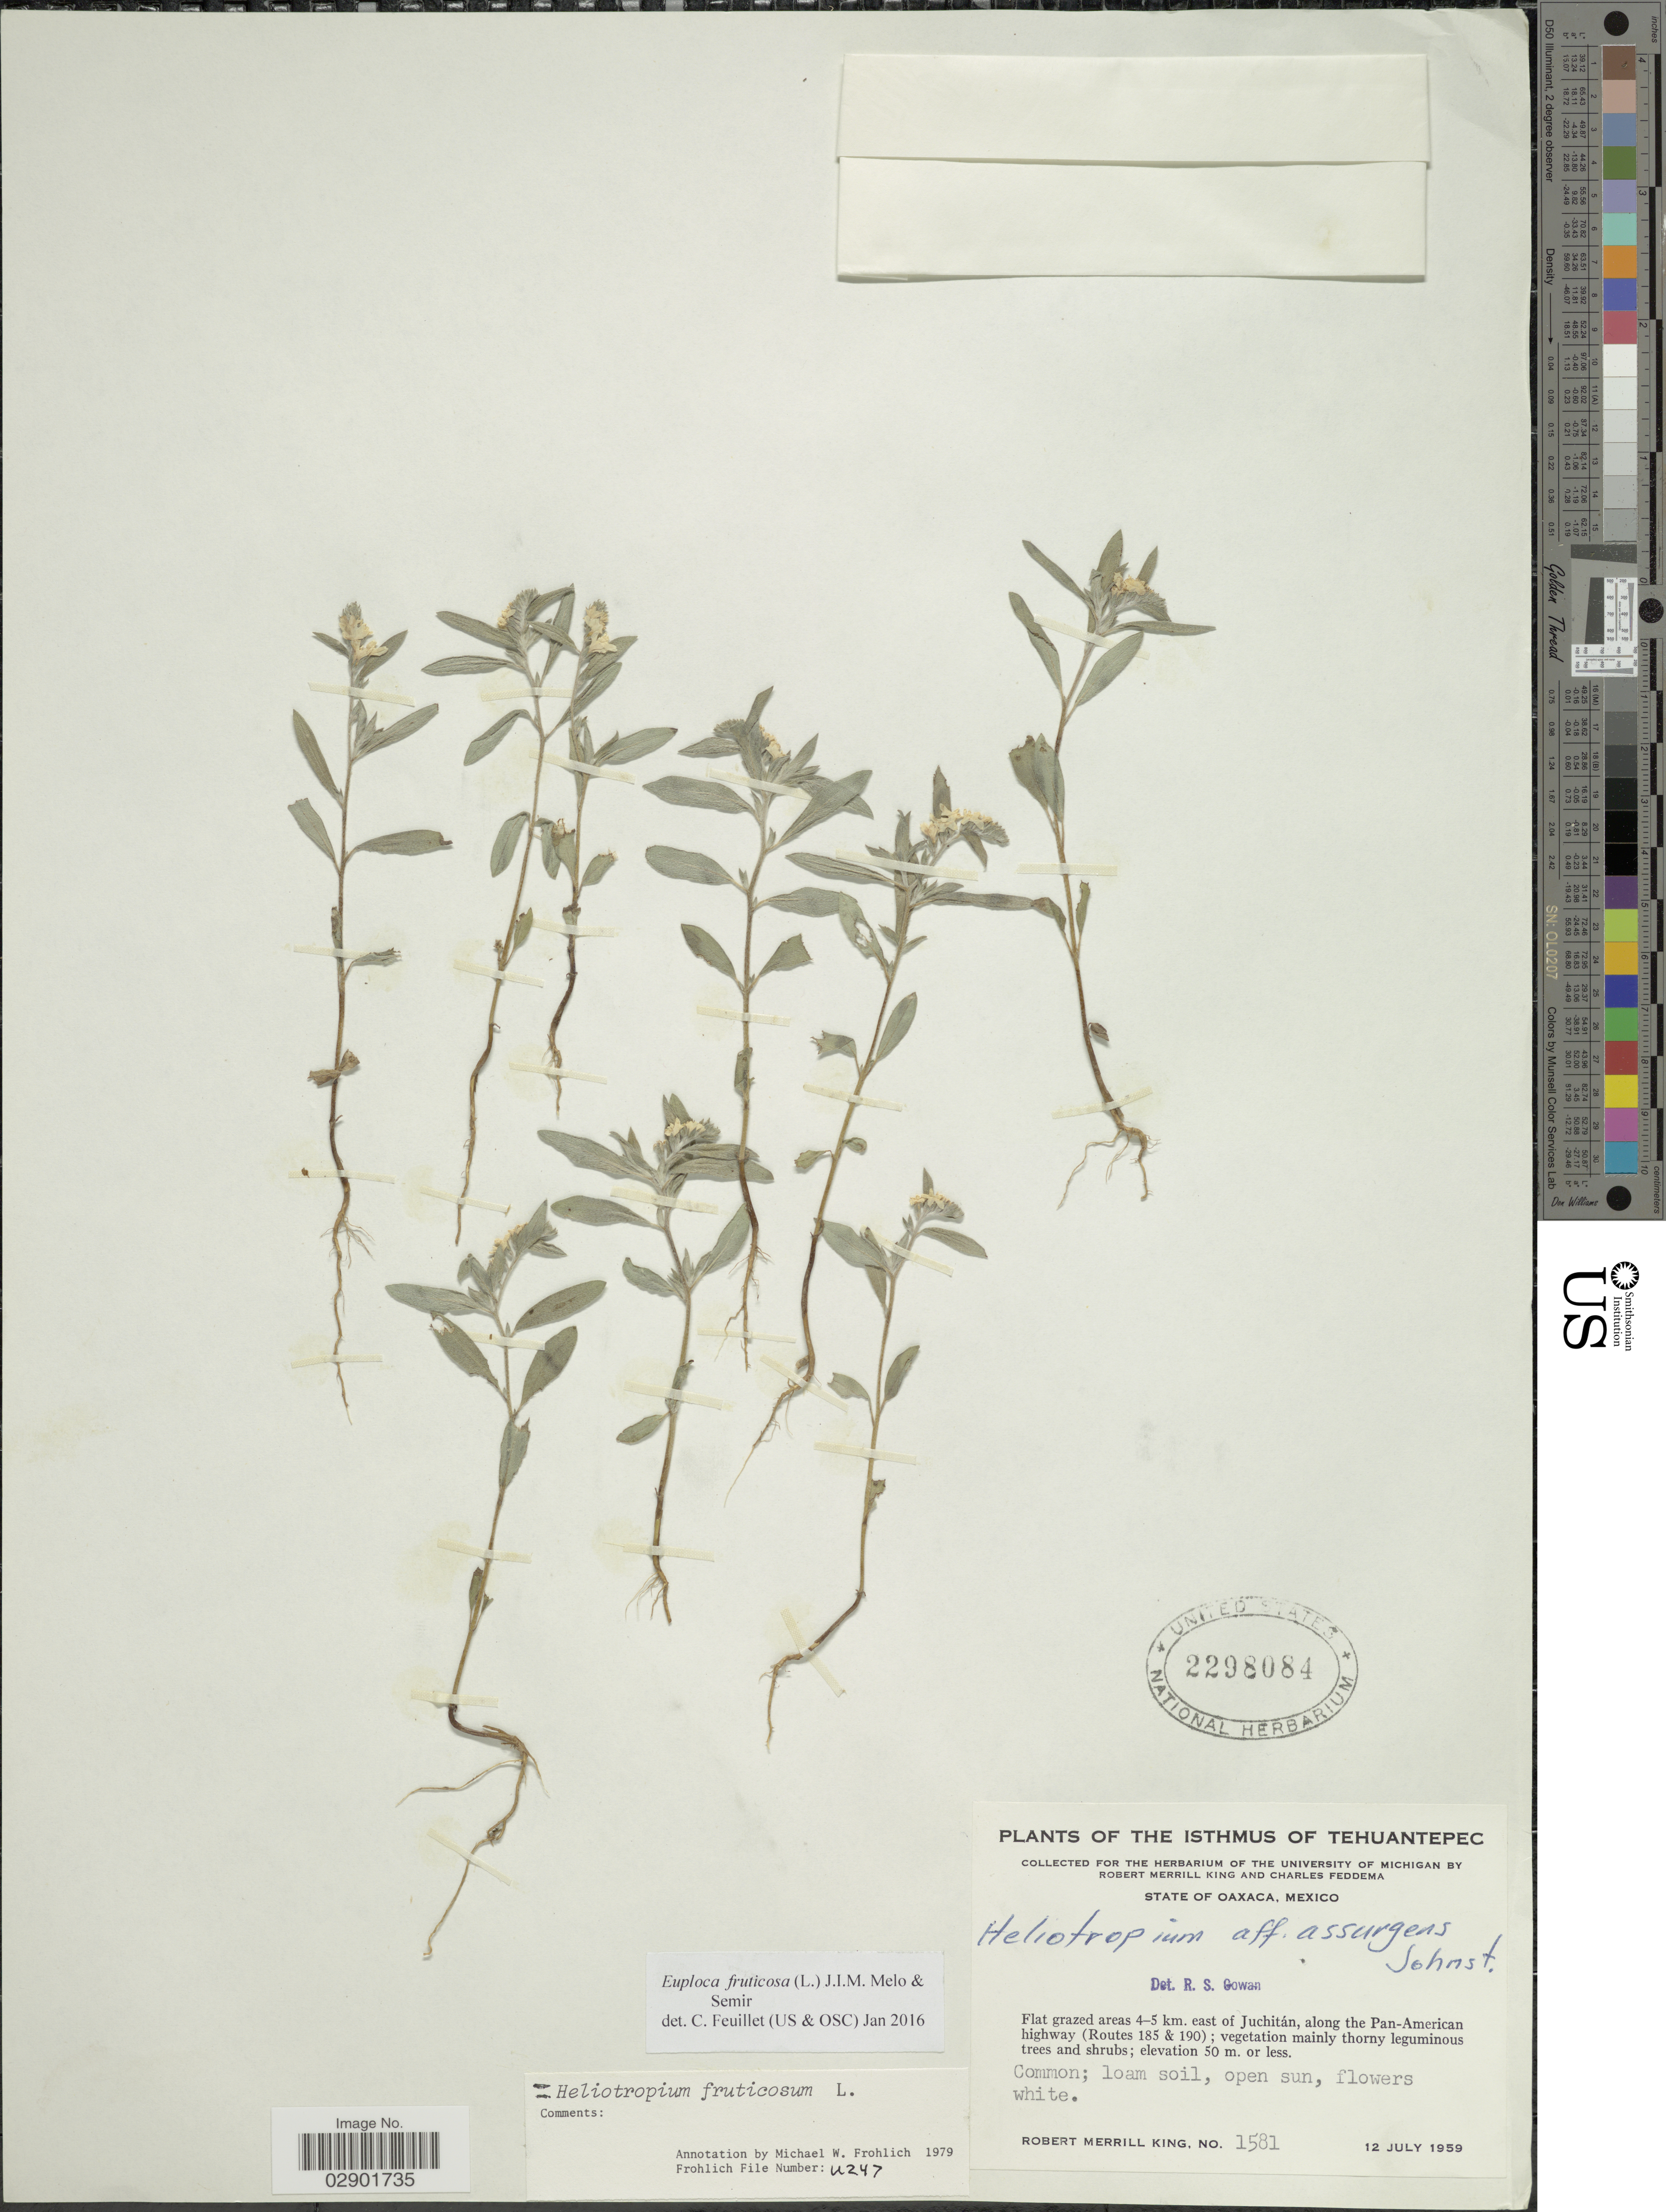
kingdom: Plantae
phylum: Tracheophyta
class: Magnoliopsida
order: Boraginales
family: Heliotropiaceae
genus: Euploca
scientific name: Euploca fruticosa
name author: (L.) J.I.M. Melo & Semir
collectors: R. M. King & C. Feddema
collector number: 1581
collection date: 1959-07-12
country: Mexico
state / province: Oaxaca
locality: The Isthmus of Tehuantepec. Flat grazed areas 4-5 km. east of Juchitán, along the Pan-American highway (Routes 185 & 190).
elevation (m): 50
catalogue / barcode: US 2298084